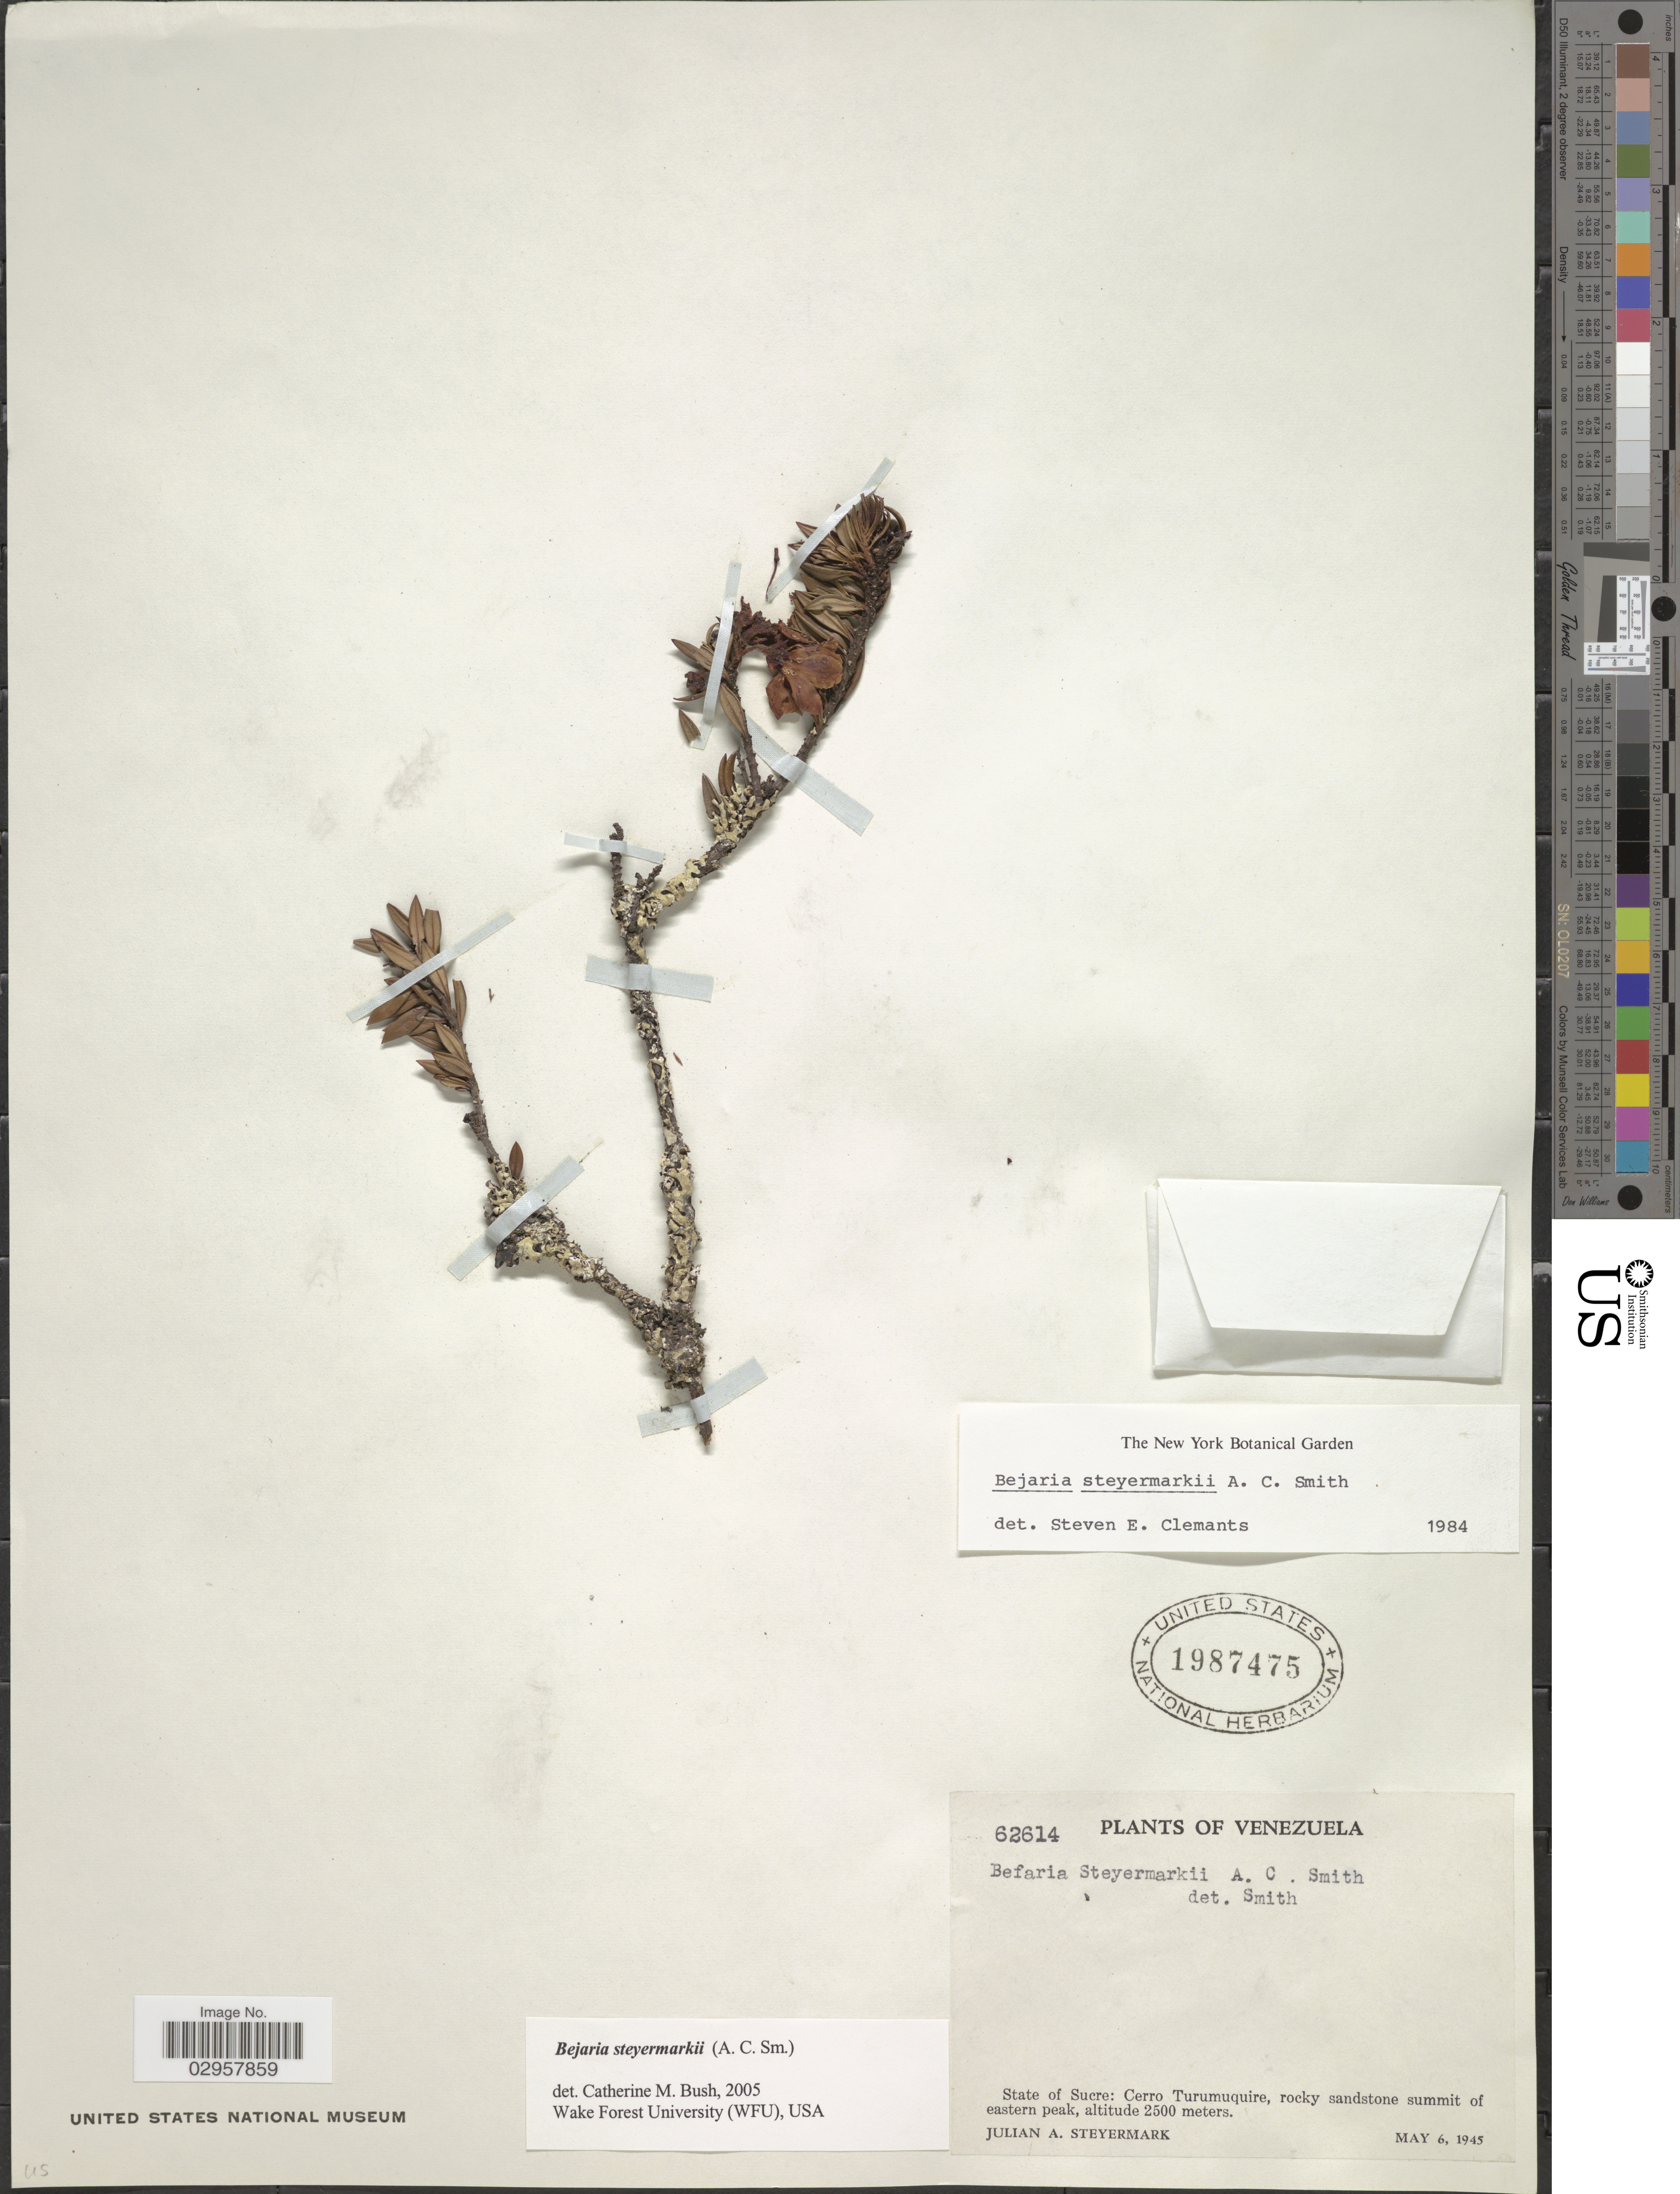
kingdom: Plantae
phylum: Tracheophyta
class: Magnoliopsida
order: Ericales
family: Ericaceae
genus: Bejaria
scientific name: Bejaria steyermarkii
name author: A.C. Sm.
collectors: J. Steyermark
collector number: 62614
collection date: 1945-05-06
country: Venezuela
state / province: Sucre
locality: Cerro Turumuquire, rocky sandstone summit of eastern peak.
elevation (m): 2500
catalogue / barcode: US 1987475